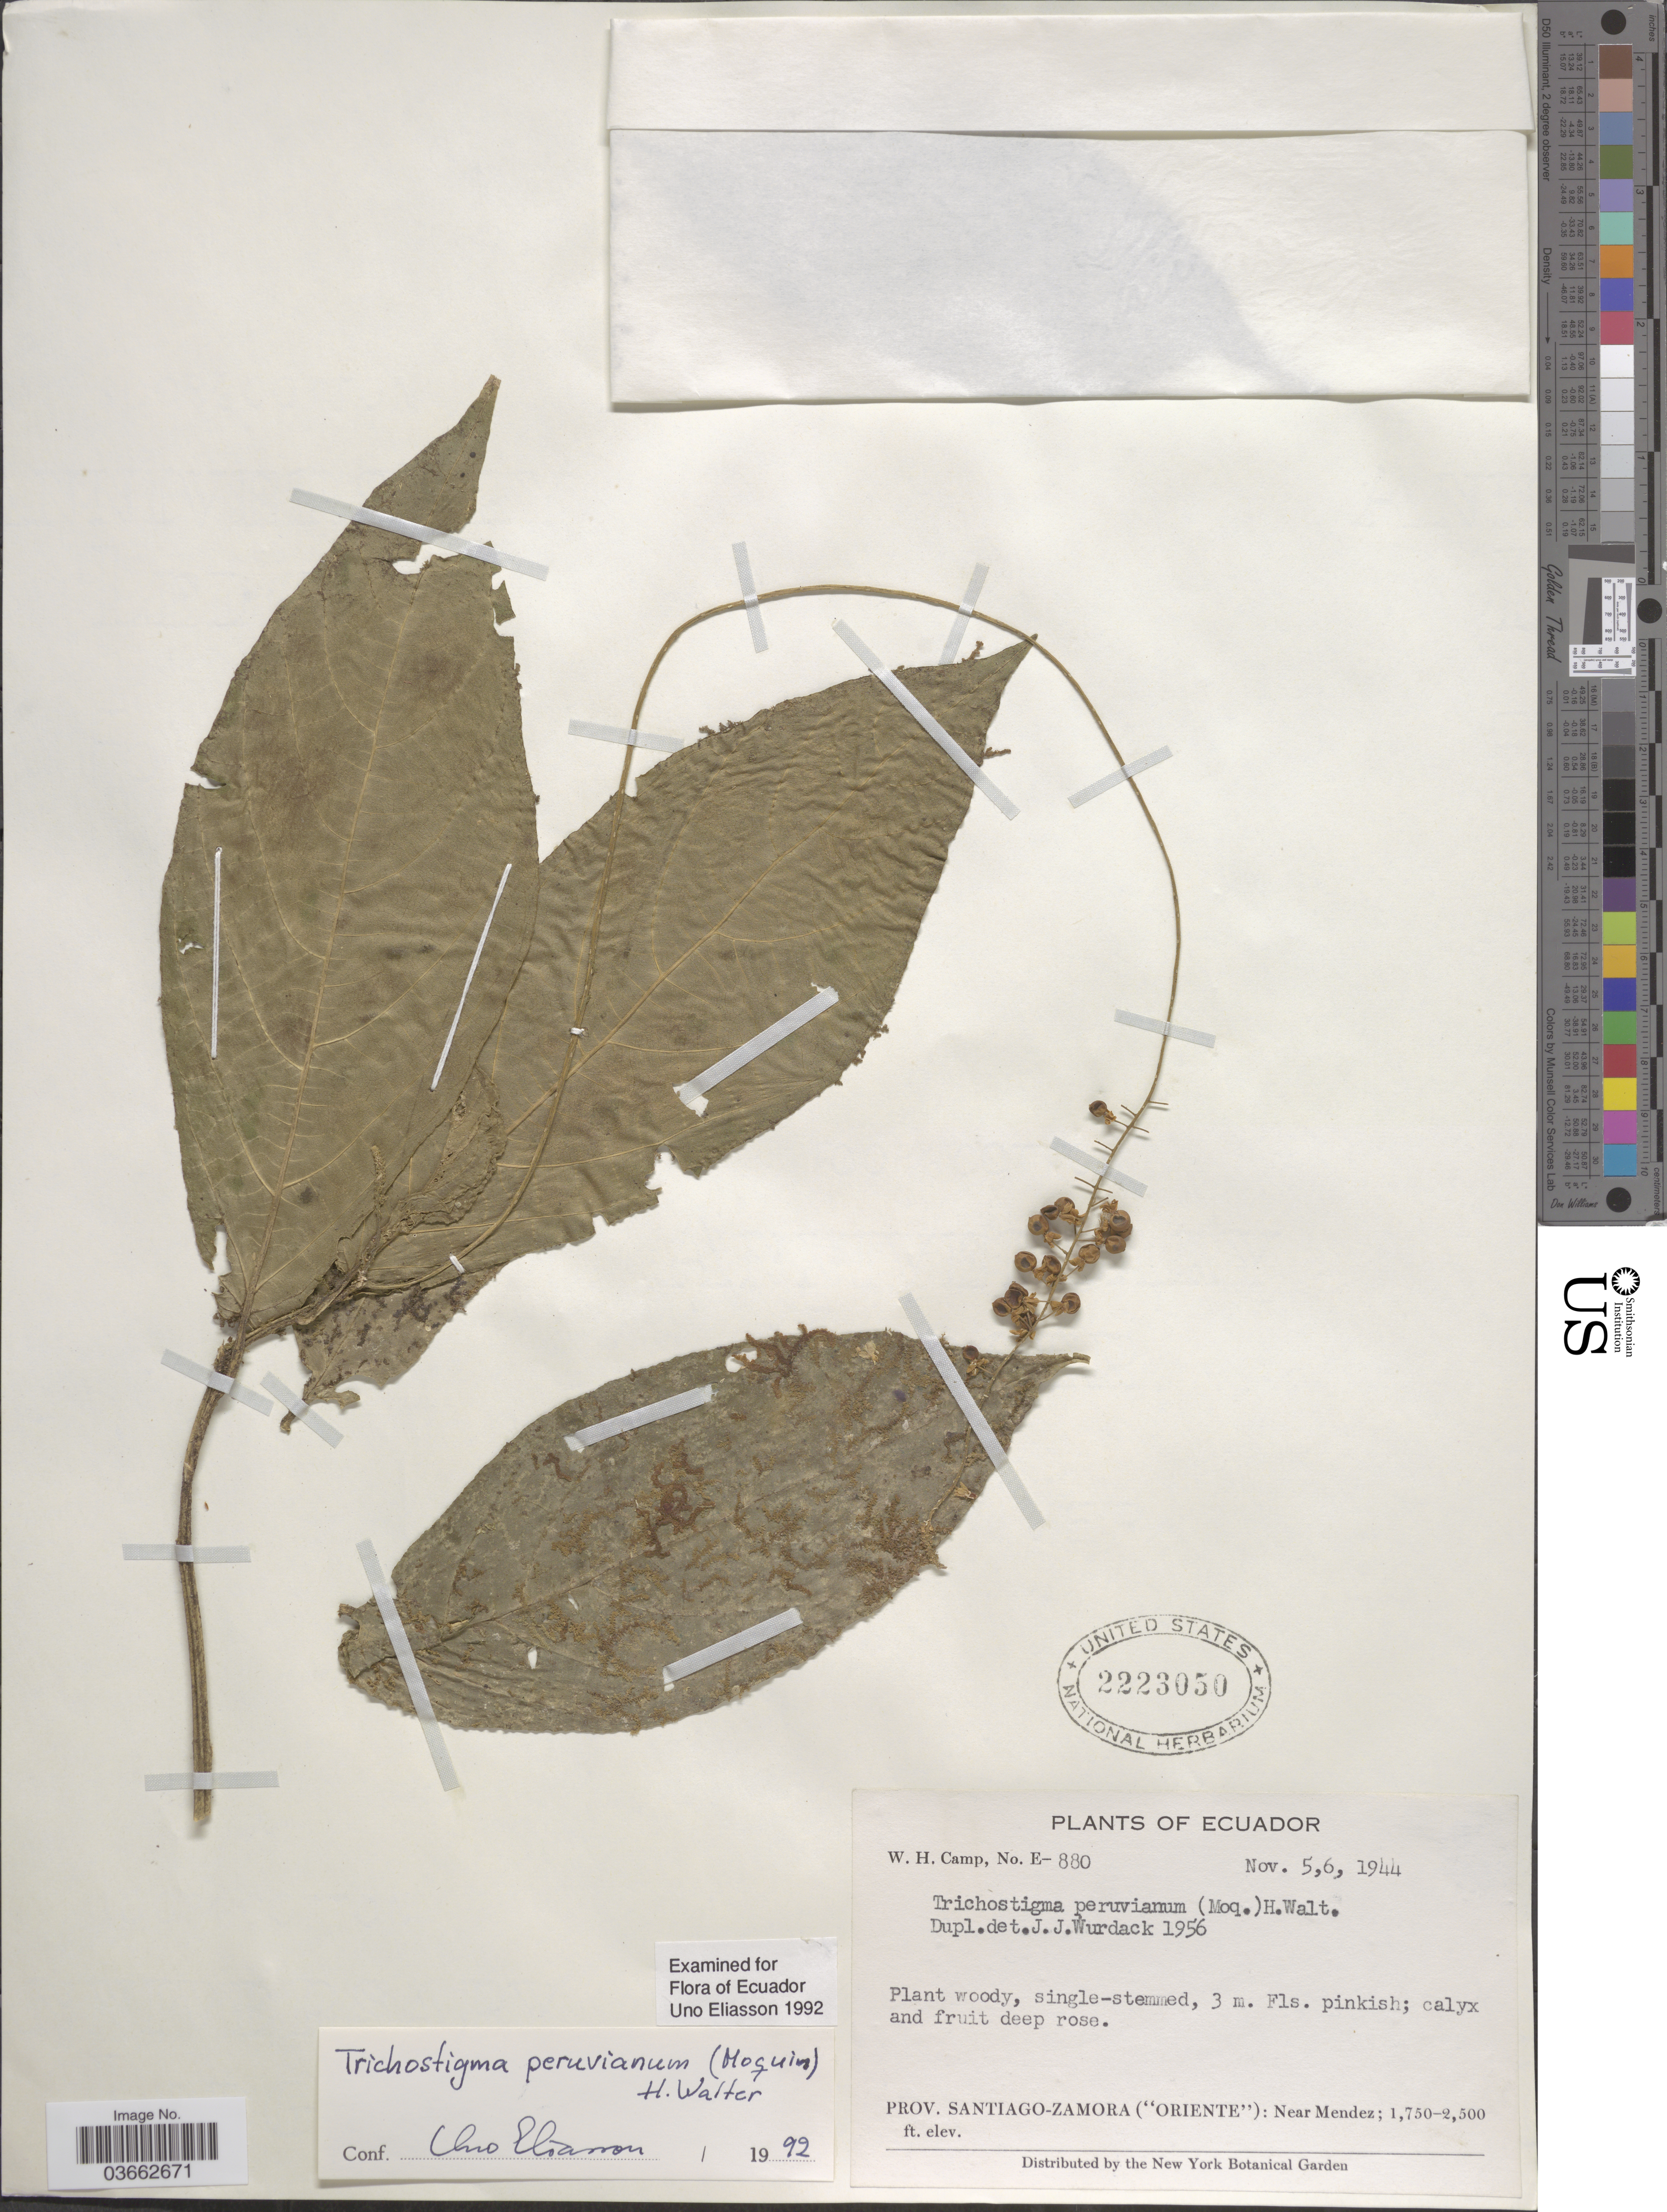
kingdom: Plantae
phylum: Tracheophyta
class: Magnoliopsida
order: Caryophyllales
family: Phytolaccaceae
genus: Trichostigma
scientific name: Trichostigma peruvianum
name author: (Moq.) H. Walter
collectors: W. H. Camp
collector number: E-880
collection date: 1944-11-05/1944-11-06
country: Ecuador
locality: Prov. Santiago-Zamora ("Oriente"): Near Mendez.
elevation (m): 533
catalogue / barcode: US 2223050